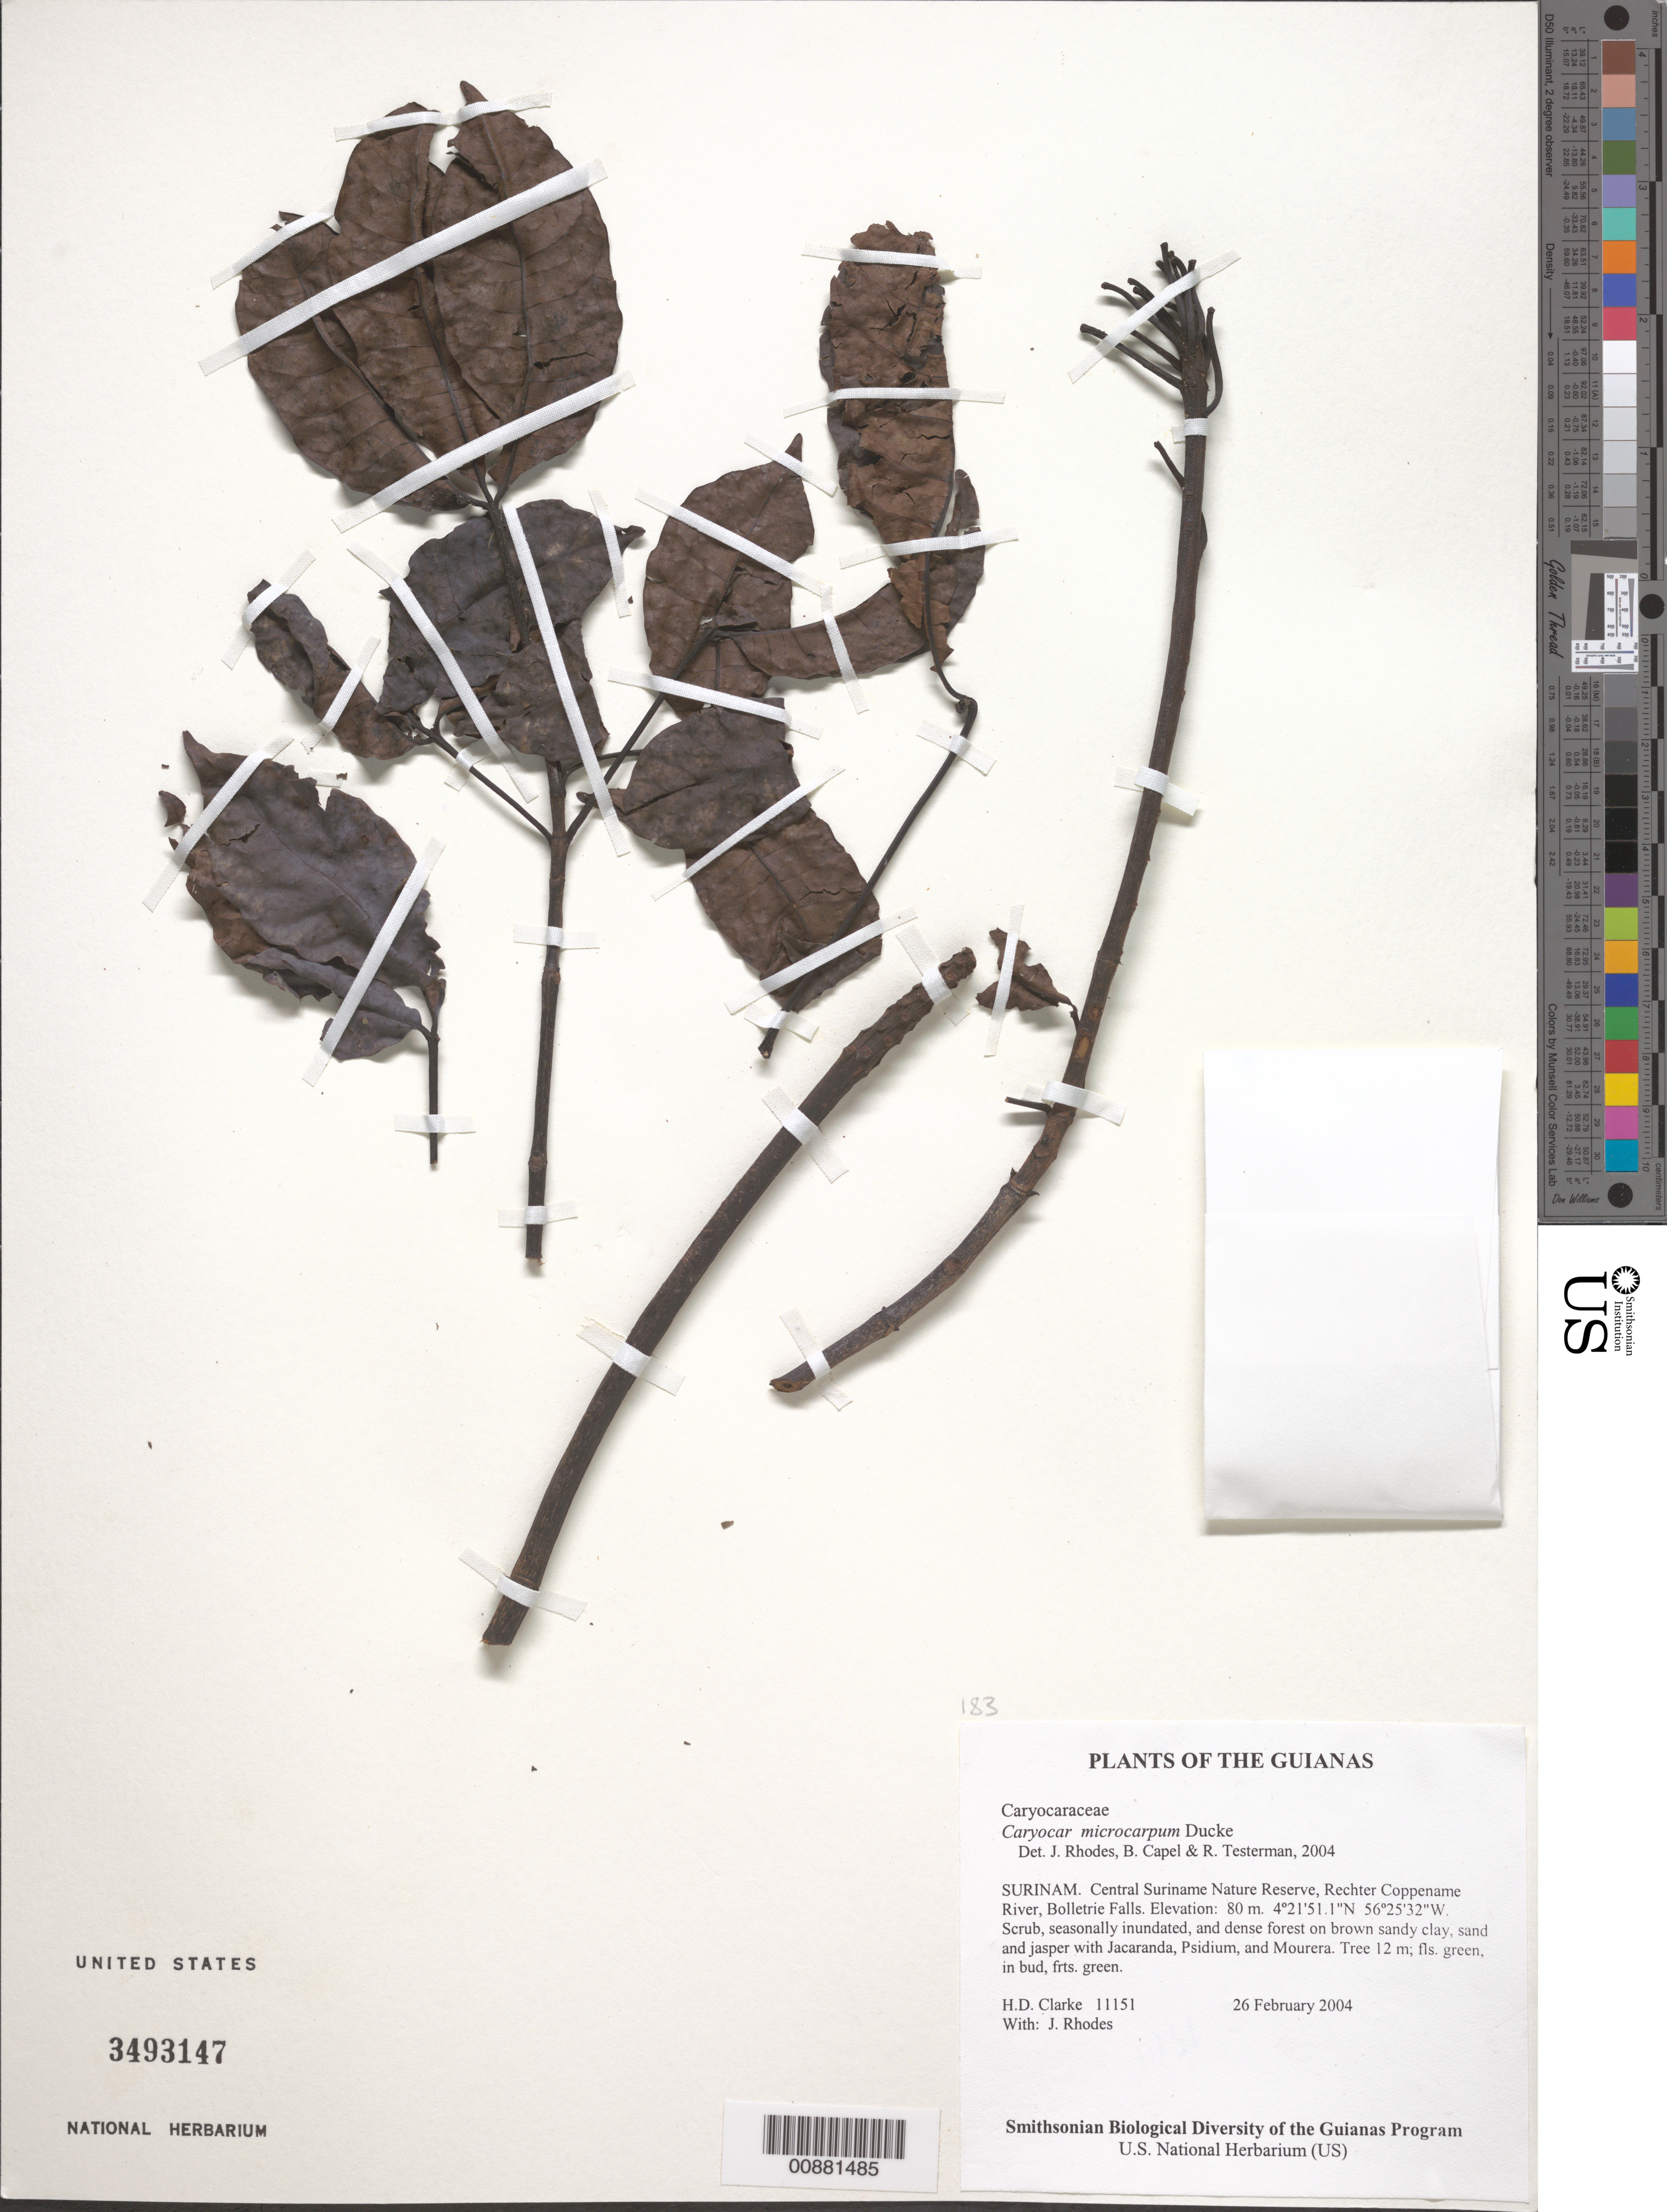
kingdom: Plantae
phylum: Tracheophyta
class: Magnoliopsida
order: Malpighiales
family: Caryocaraceae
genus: Caryocar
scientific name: Caryocar microcarpum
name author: Ducke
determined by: Rhodes, J.; Capel, B.; Testerman, R.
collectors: H. D. Clarke & J. Rhodes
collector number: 11151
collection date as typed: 26 February 2004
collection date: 2004-02-26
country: Suriname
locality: Central Suriname Nature Reserve, Rechter Coppename River, Bolletrie Falls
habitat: Scrub, seasonally inundated, and dense forest on brown sandy clay, sand and jasper with Jacaranda, Psidium, and Mourera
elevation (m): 80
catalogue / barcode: US 3493147